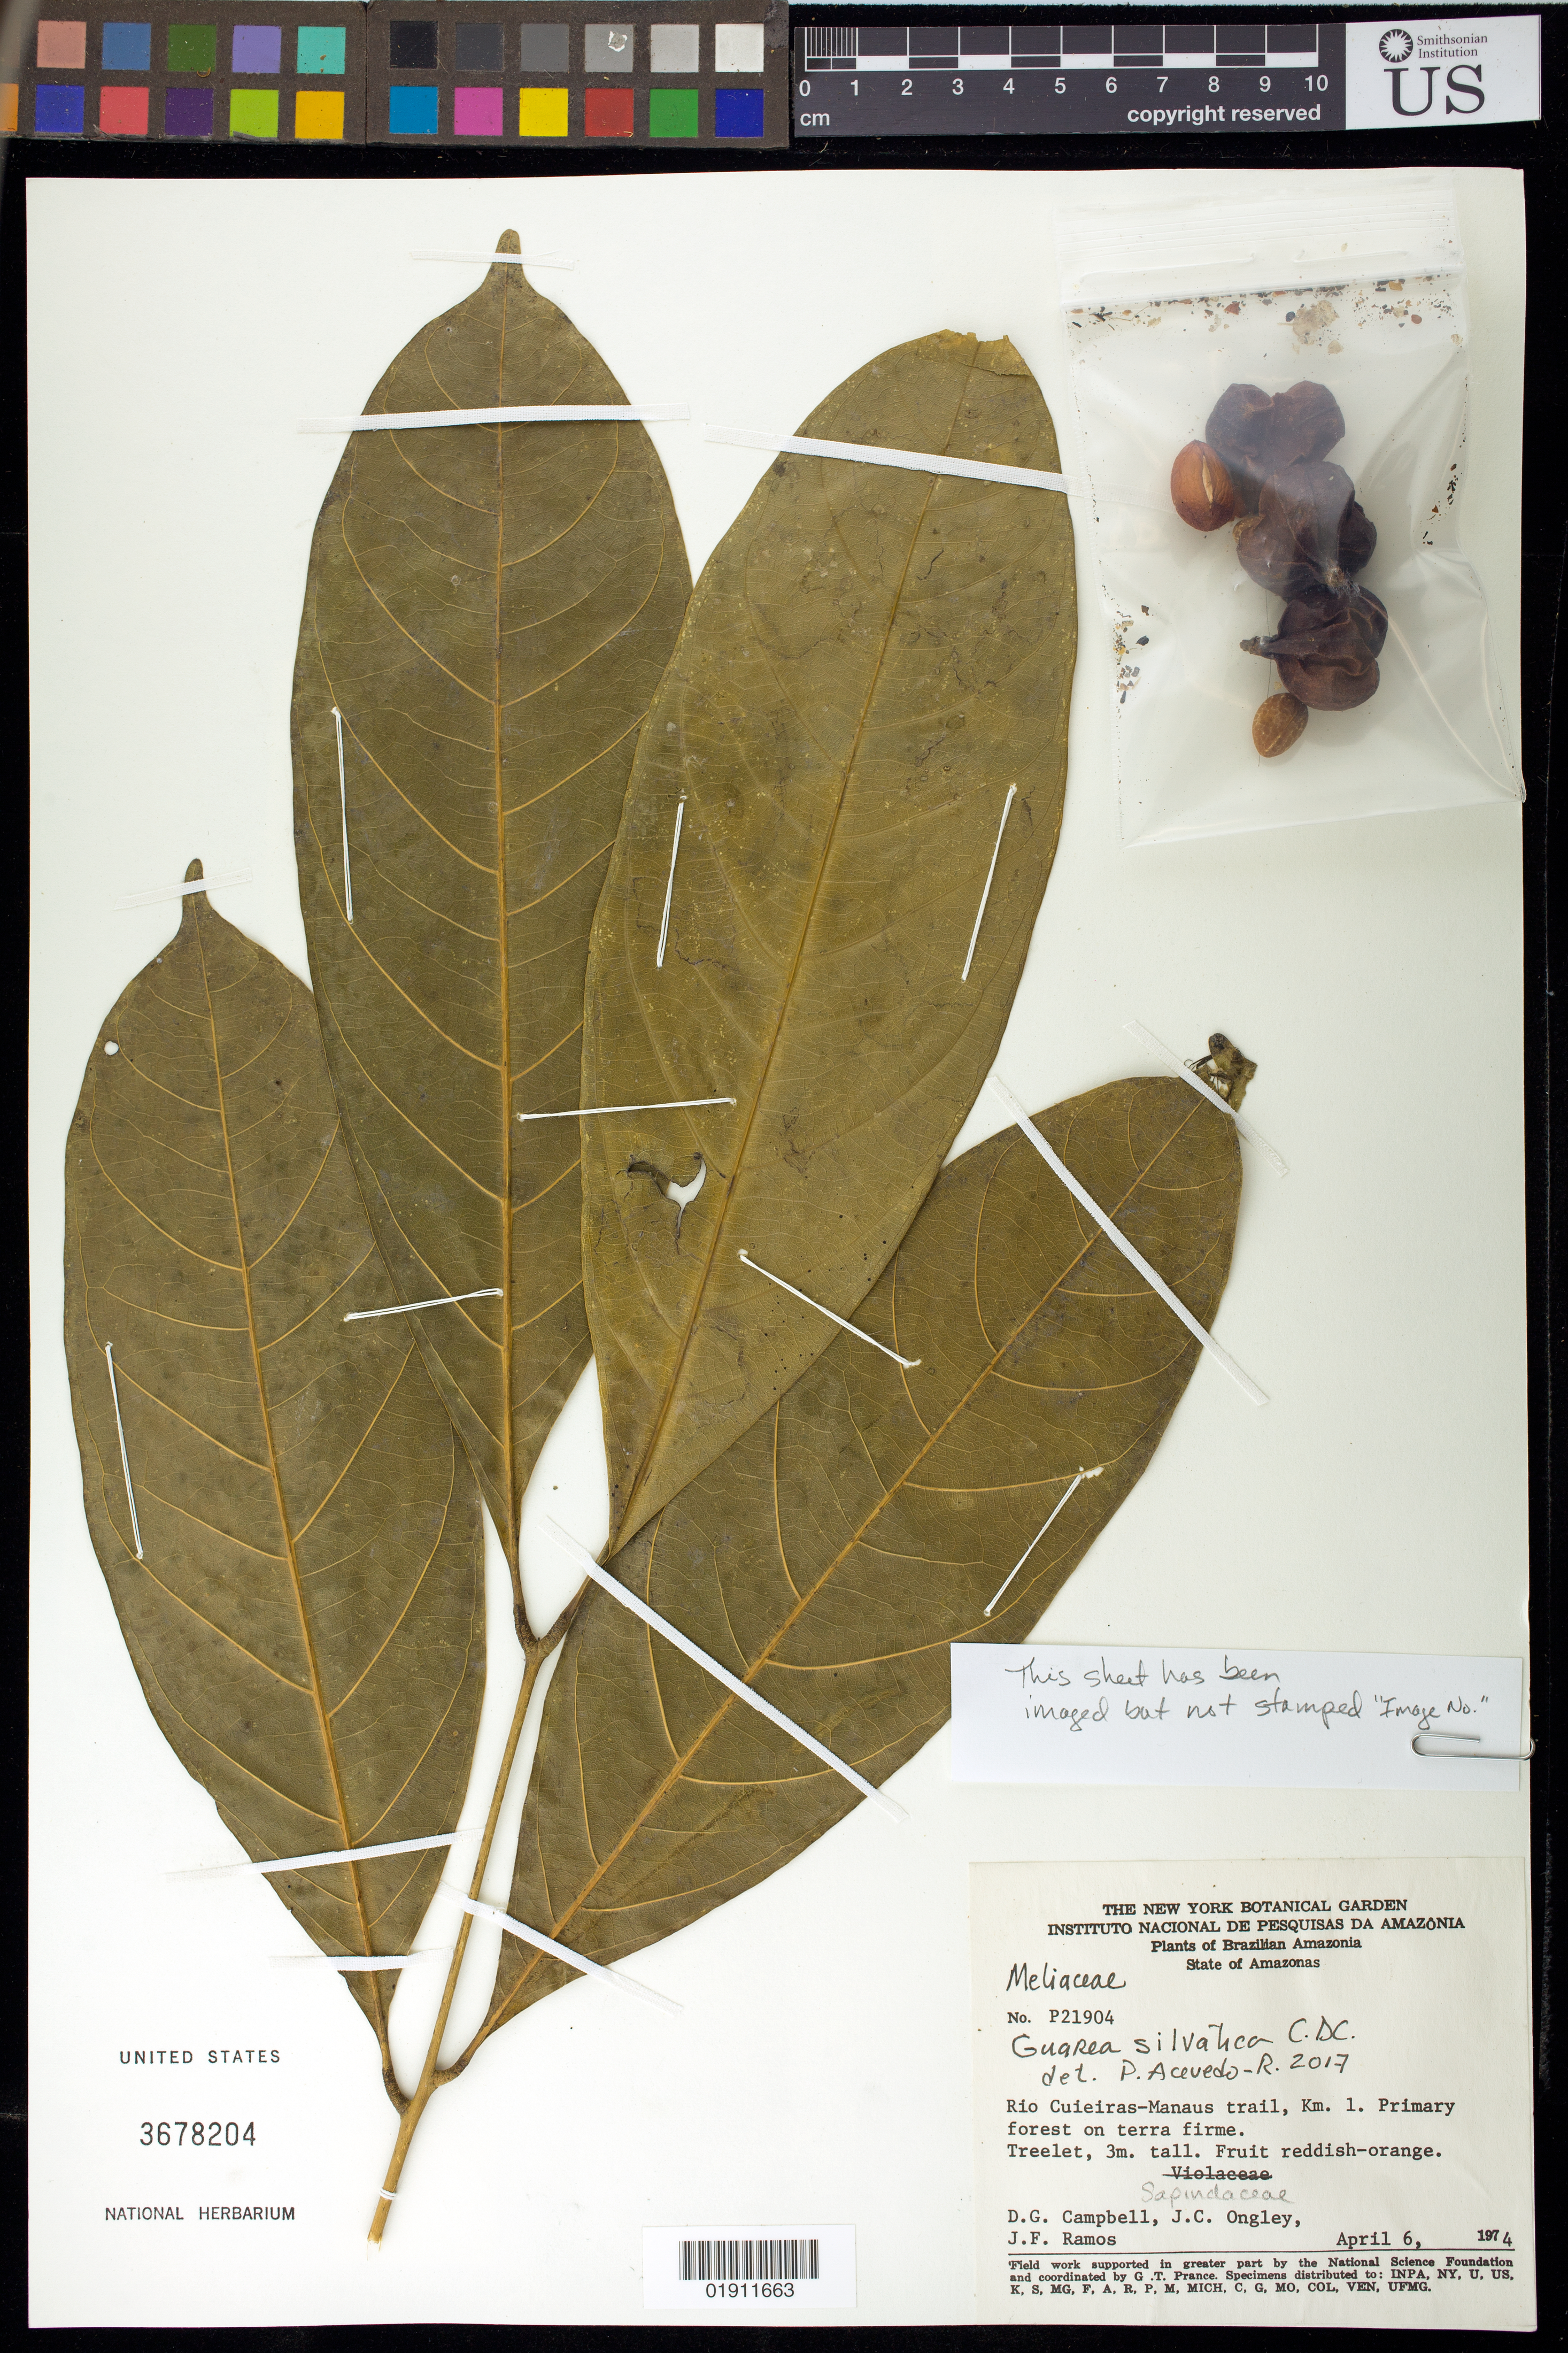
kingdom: Plantae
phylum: Tracheophyta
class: Magnoliopsida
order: Sapindales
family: Meliaceae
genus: Guarea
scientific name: Guarea silvatica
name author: C. DC.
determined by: Acevedo-Rodríguez, P., (BOT), Smithsonian Institution - National Museum of Natural History (UNITED STATES)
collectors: D. G. Campbell, J. C. Ongley & J. F. Ramos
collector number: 21904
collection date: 1974-04-06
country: Brazil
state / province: Amazonas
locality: Rio Cuieiras-Manaus trail, km 1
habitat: Primary forest on terra firme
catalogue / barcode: US 3678204